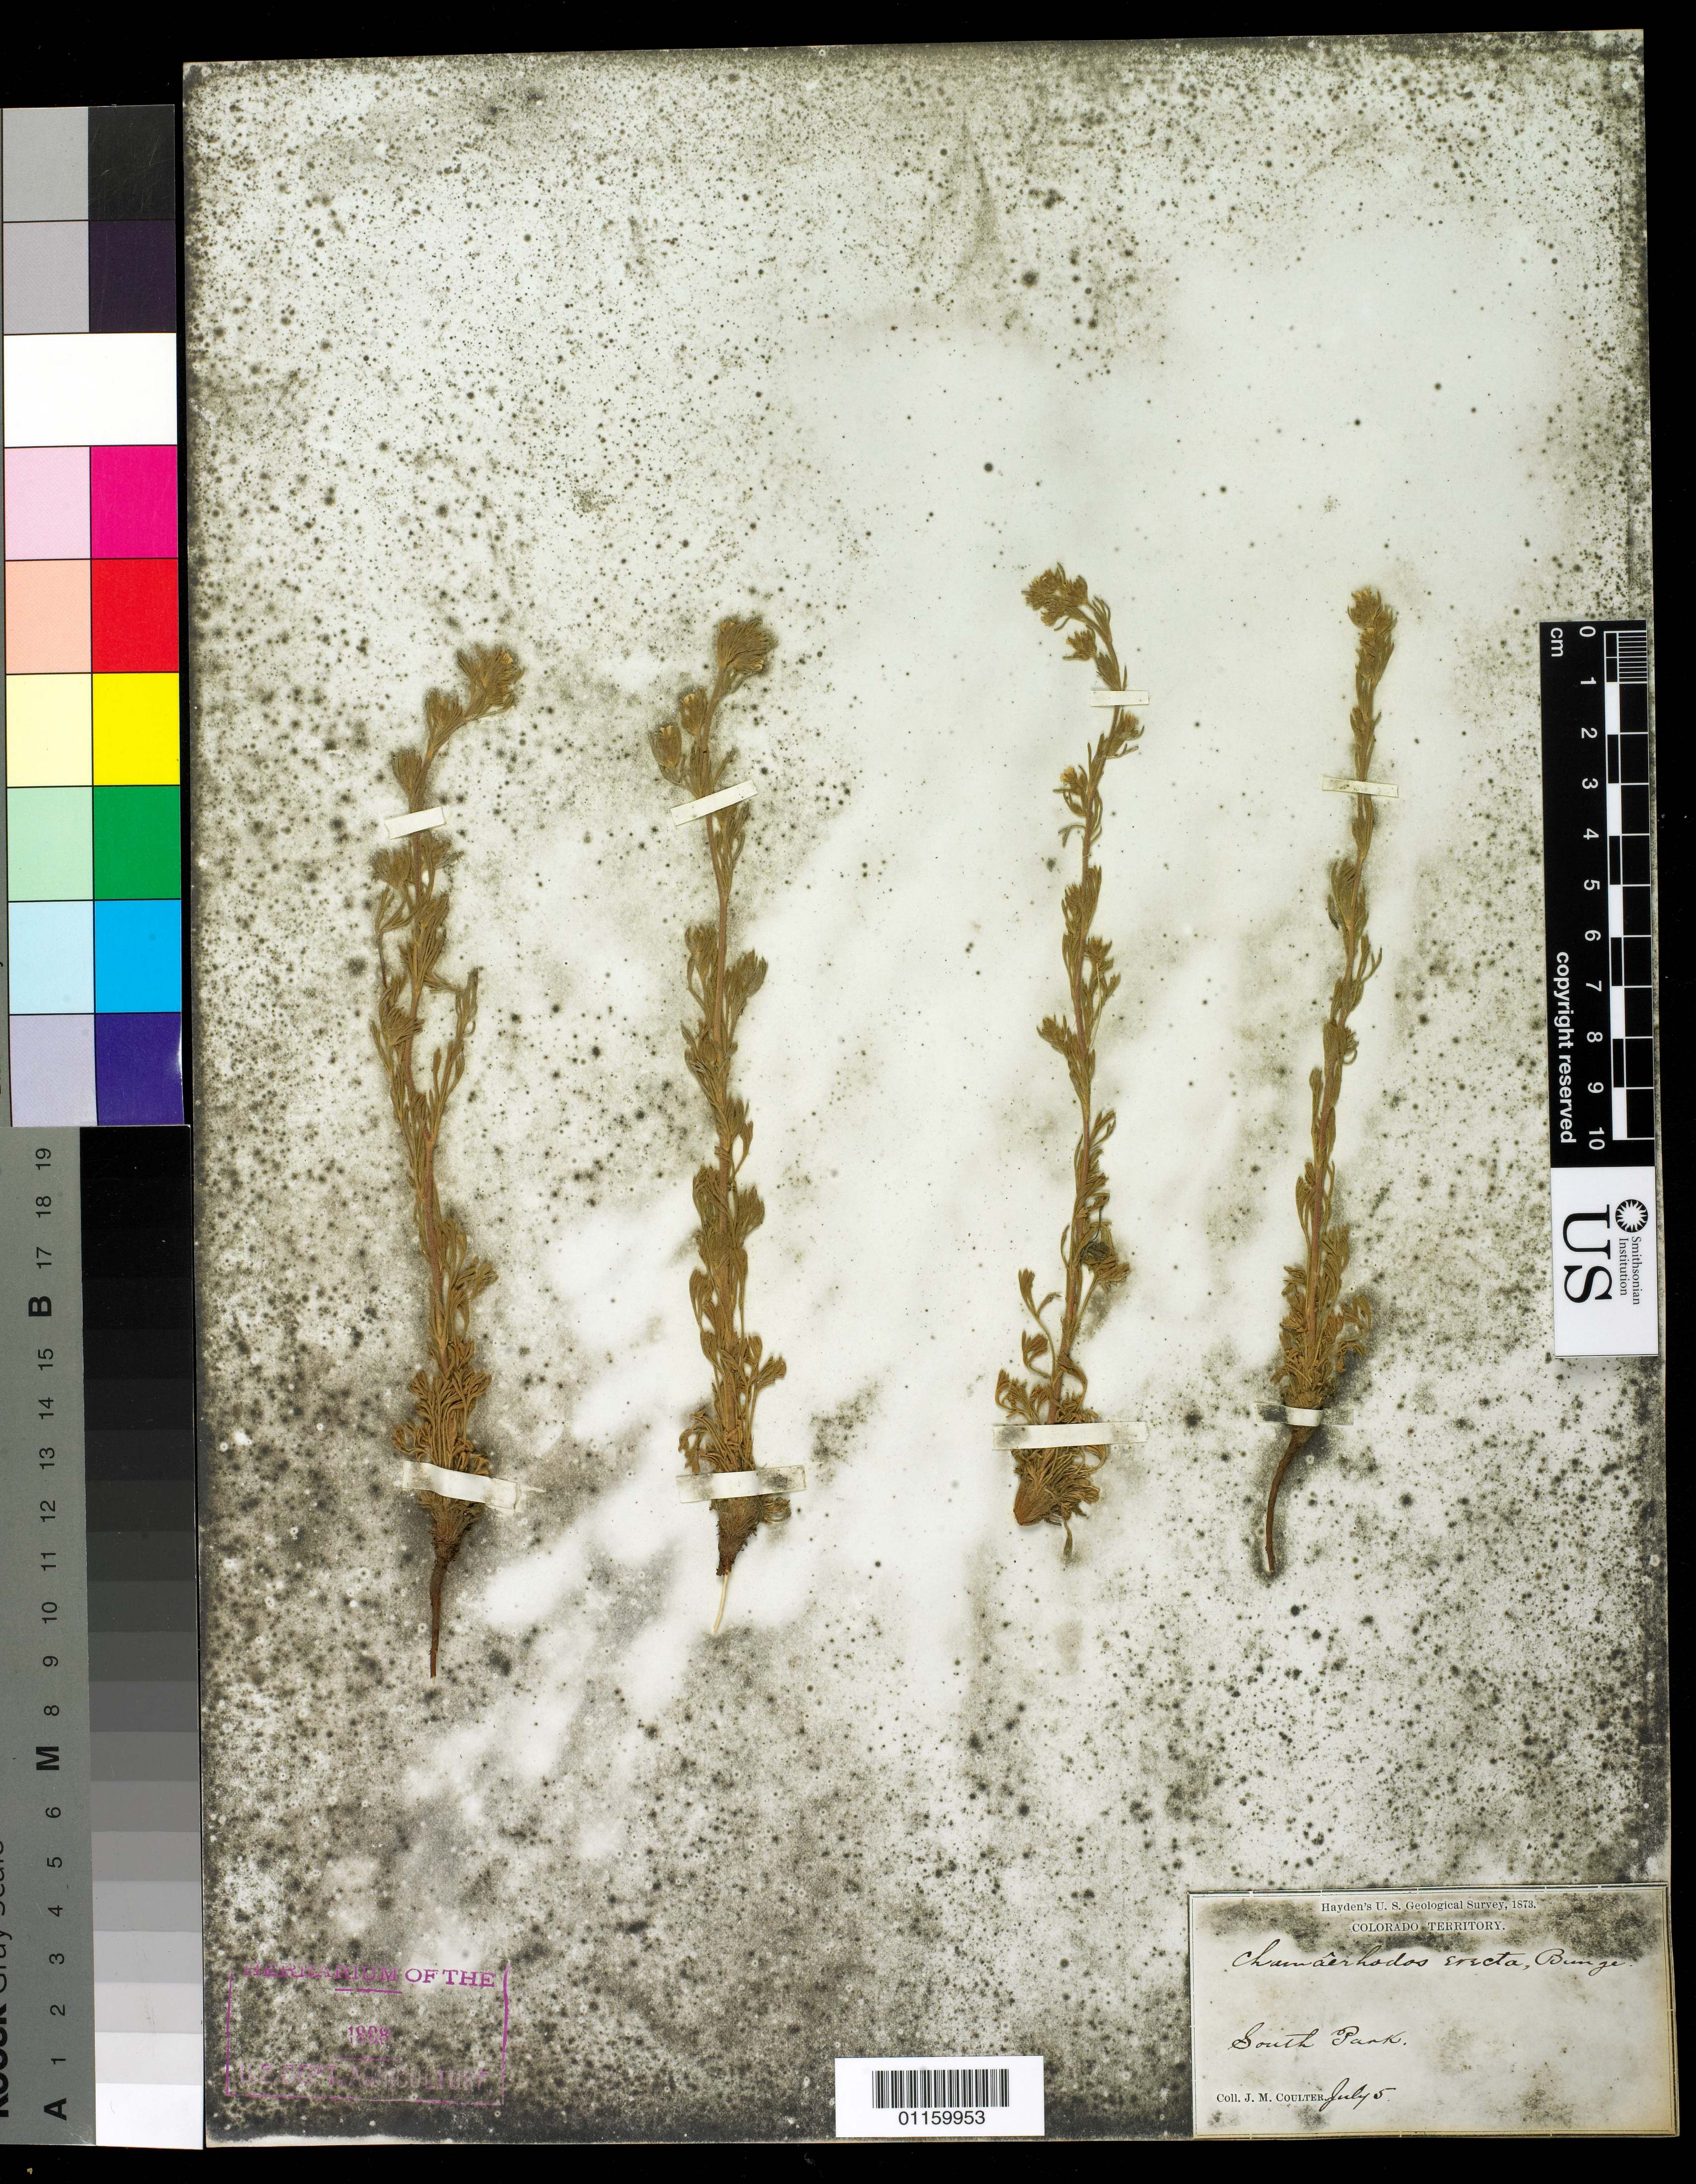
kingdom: Plantae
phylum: Tracheophyta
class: Magnoliopsida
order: Rosales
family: Rosaceae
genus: Chamaerhodos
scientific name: Chamaerhodos erecta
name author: (L.) Bunge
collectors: J. M. Coulter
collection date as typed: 05 Jul 1873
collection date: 1873-07-05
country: United States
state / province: Colorado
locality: South Park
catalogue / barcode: US 1